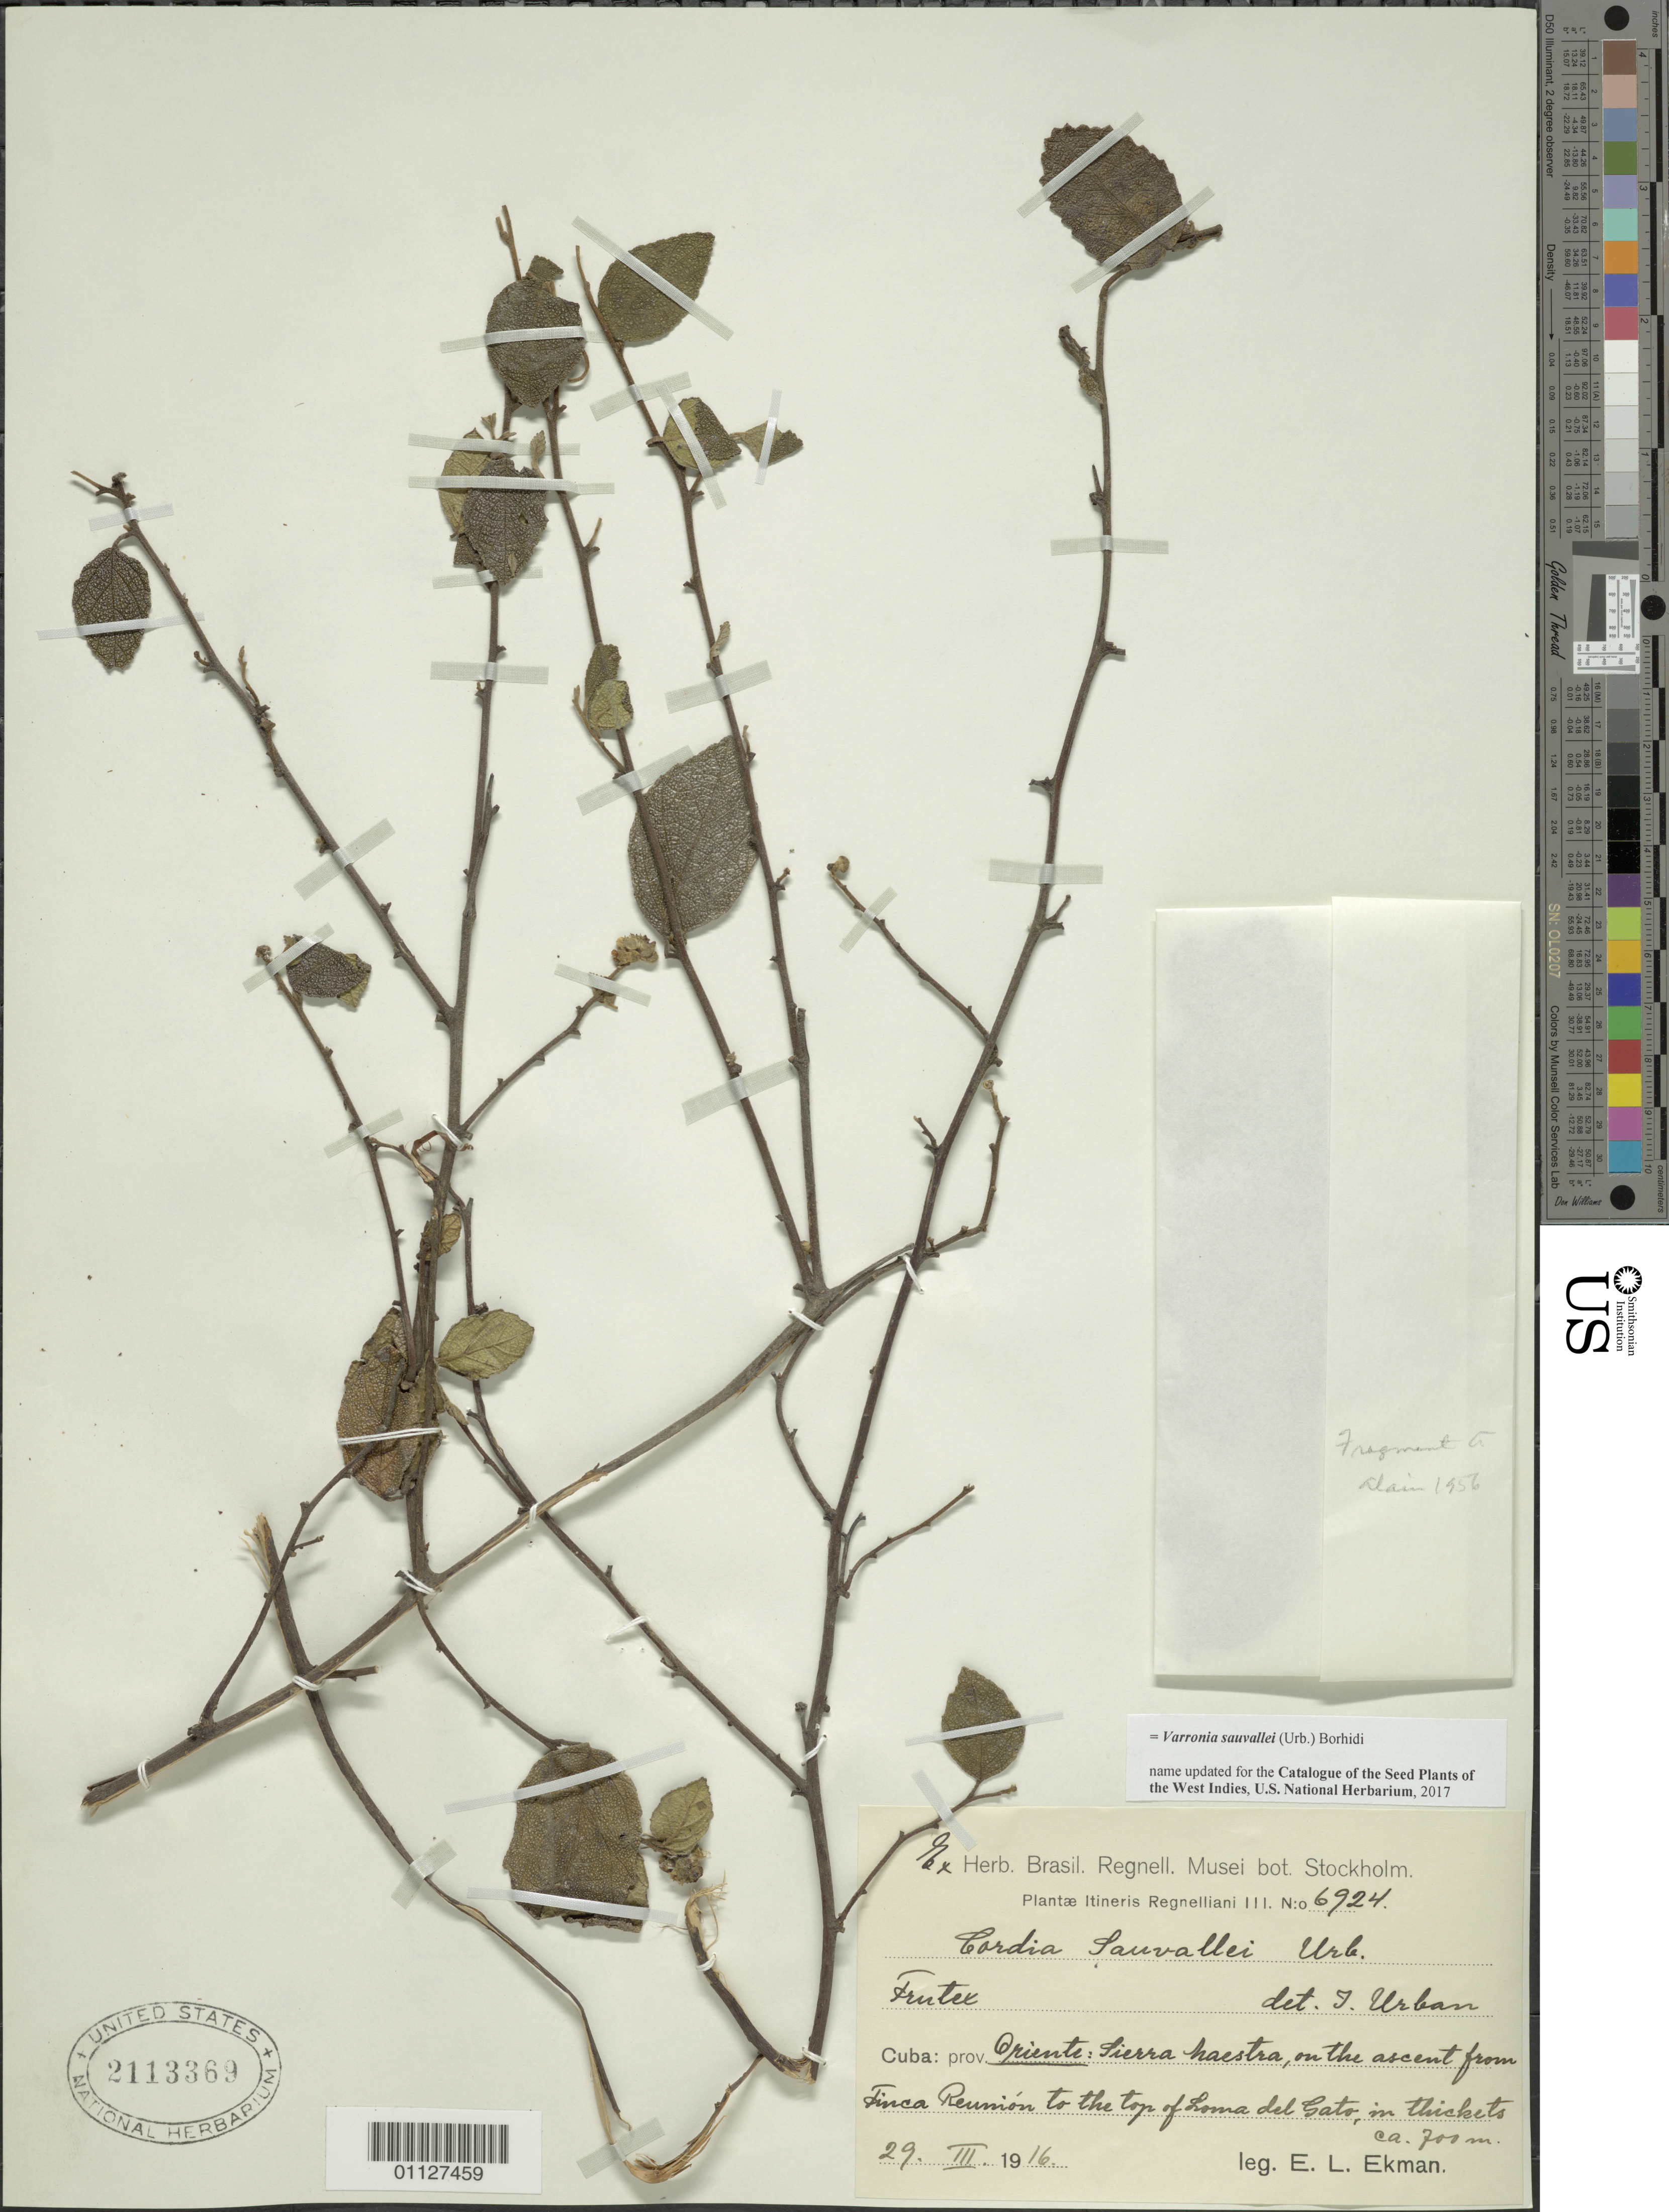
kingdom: Plantae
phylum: Tracheophyta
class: Magnoliopsida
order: Boraginales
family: Cordiaceae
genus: Varronia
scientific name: Varronia sauvallei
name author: (Urb.) Borhidi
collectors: E. L. Ekman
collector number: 6924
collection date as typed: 29 Mar 1916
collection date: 1916-03-29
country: Cuba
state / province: Santiago de Cuba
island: Cuba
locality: Sierra Maestra, on the ascent from Finca Reunión to the top of Loma del Gato, in thickets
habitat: In thickets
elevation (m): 700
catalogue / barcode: US 2113369